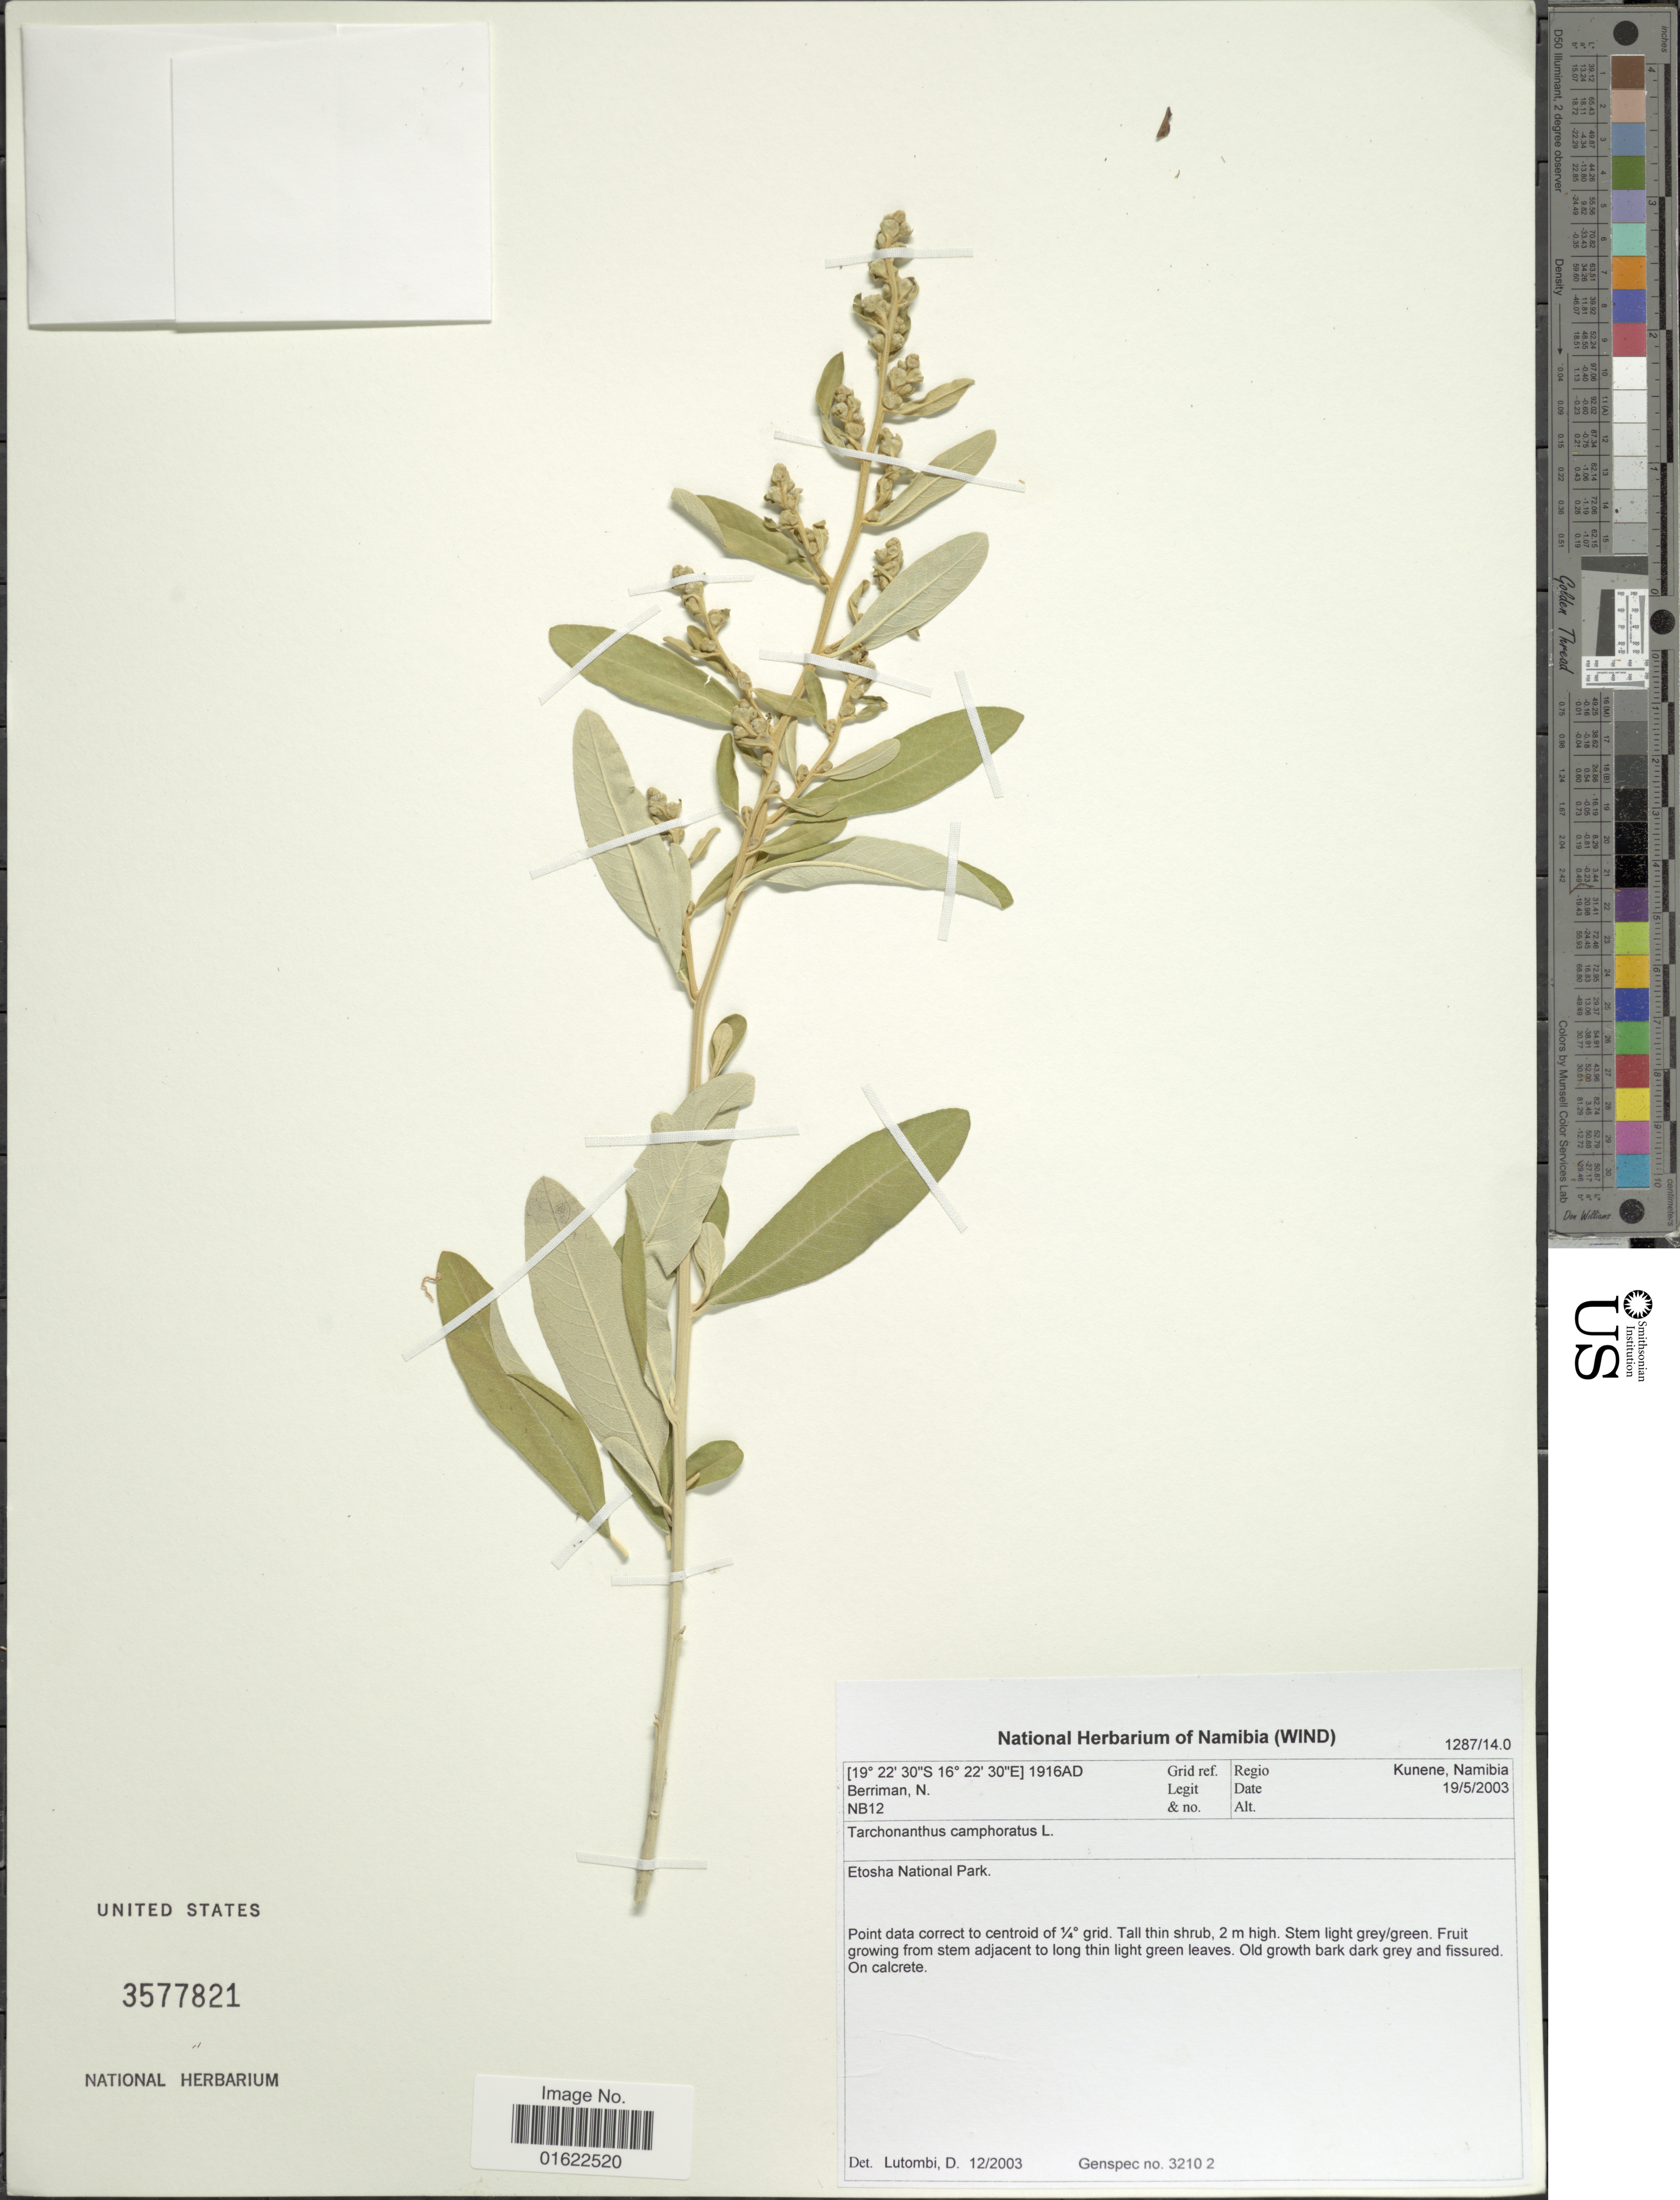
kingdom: Plantae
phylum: Tracheophyta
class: Magnoliopsida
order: Asterales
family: Asteraceae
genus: Tarchonanthus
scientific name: Tarchonanthus camphoratus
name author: L.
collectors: N. Berriman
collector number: NB12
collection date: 2003-05-19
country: Namibia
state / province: Kunene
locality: Etosha National Park, Point data correct to centroid of ¼° grid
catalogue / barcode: US 3577821